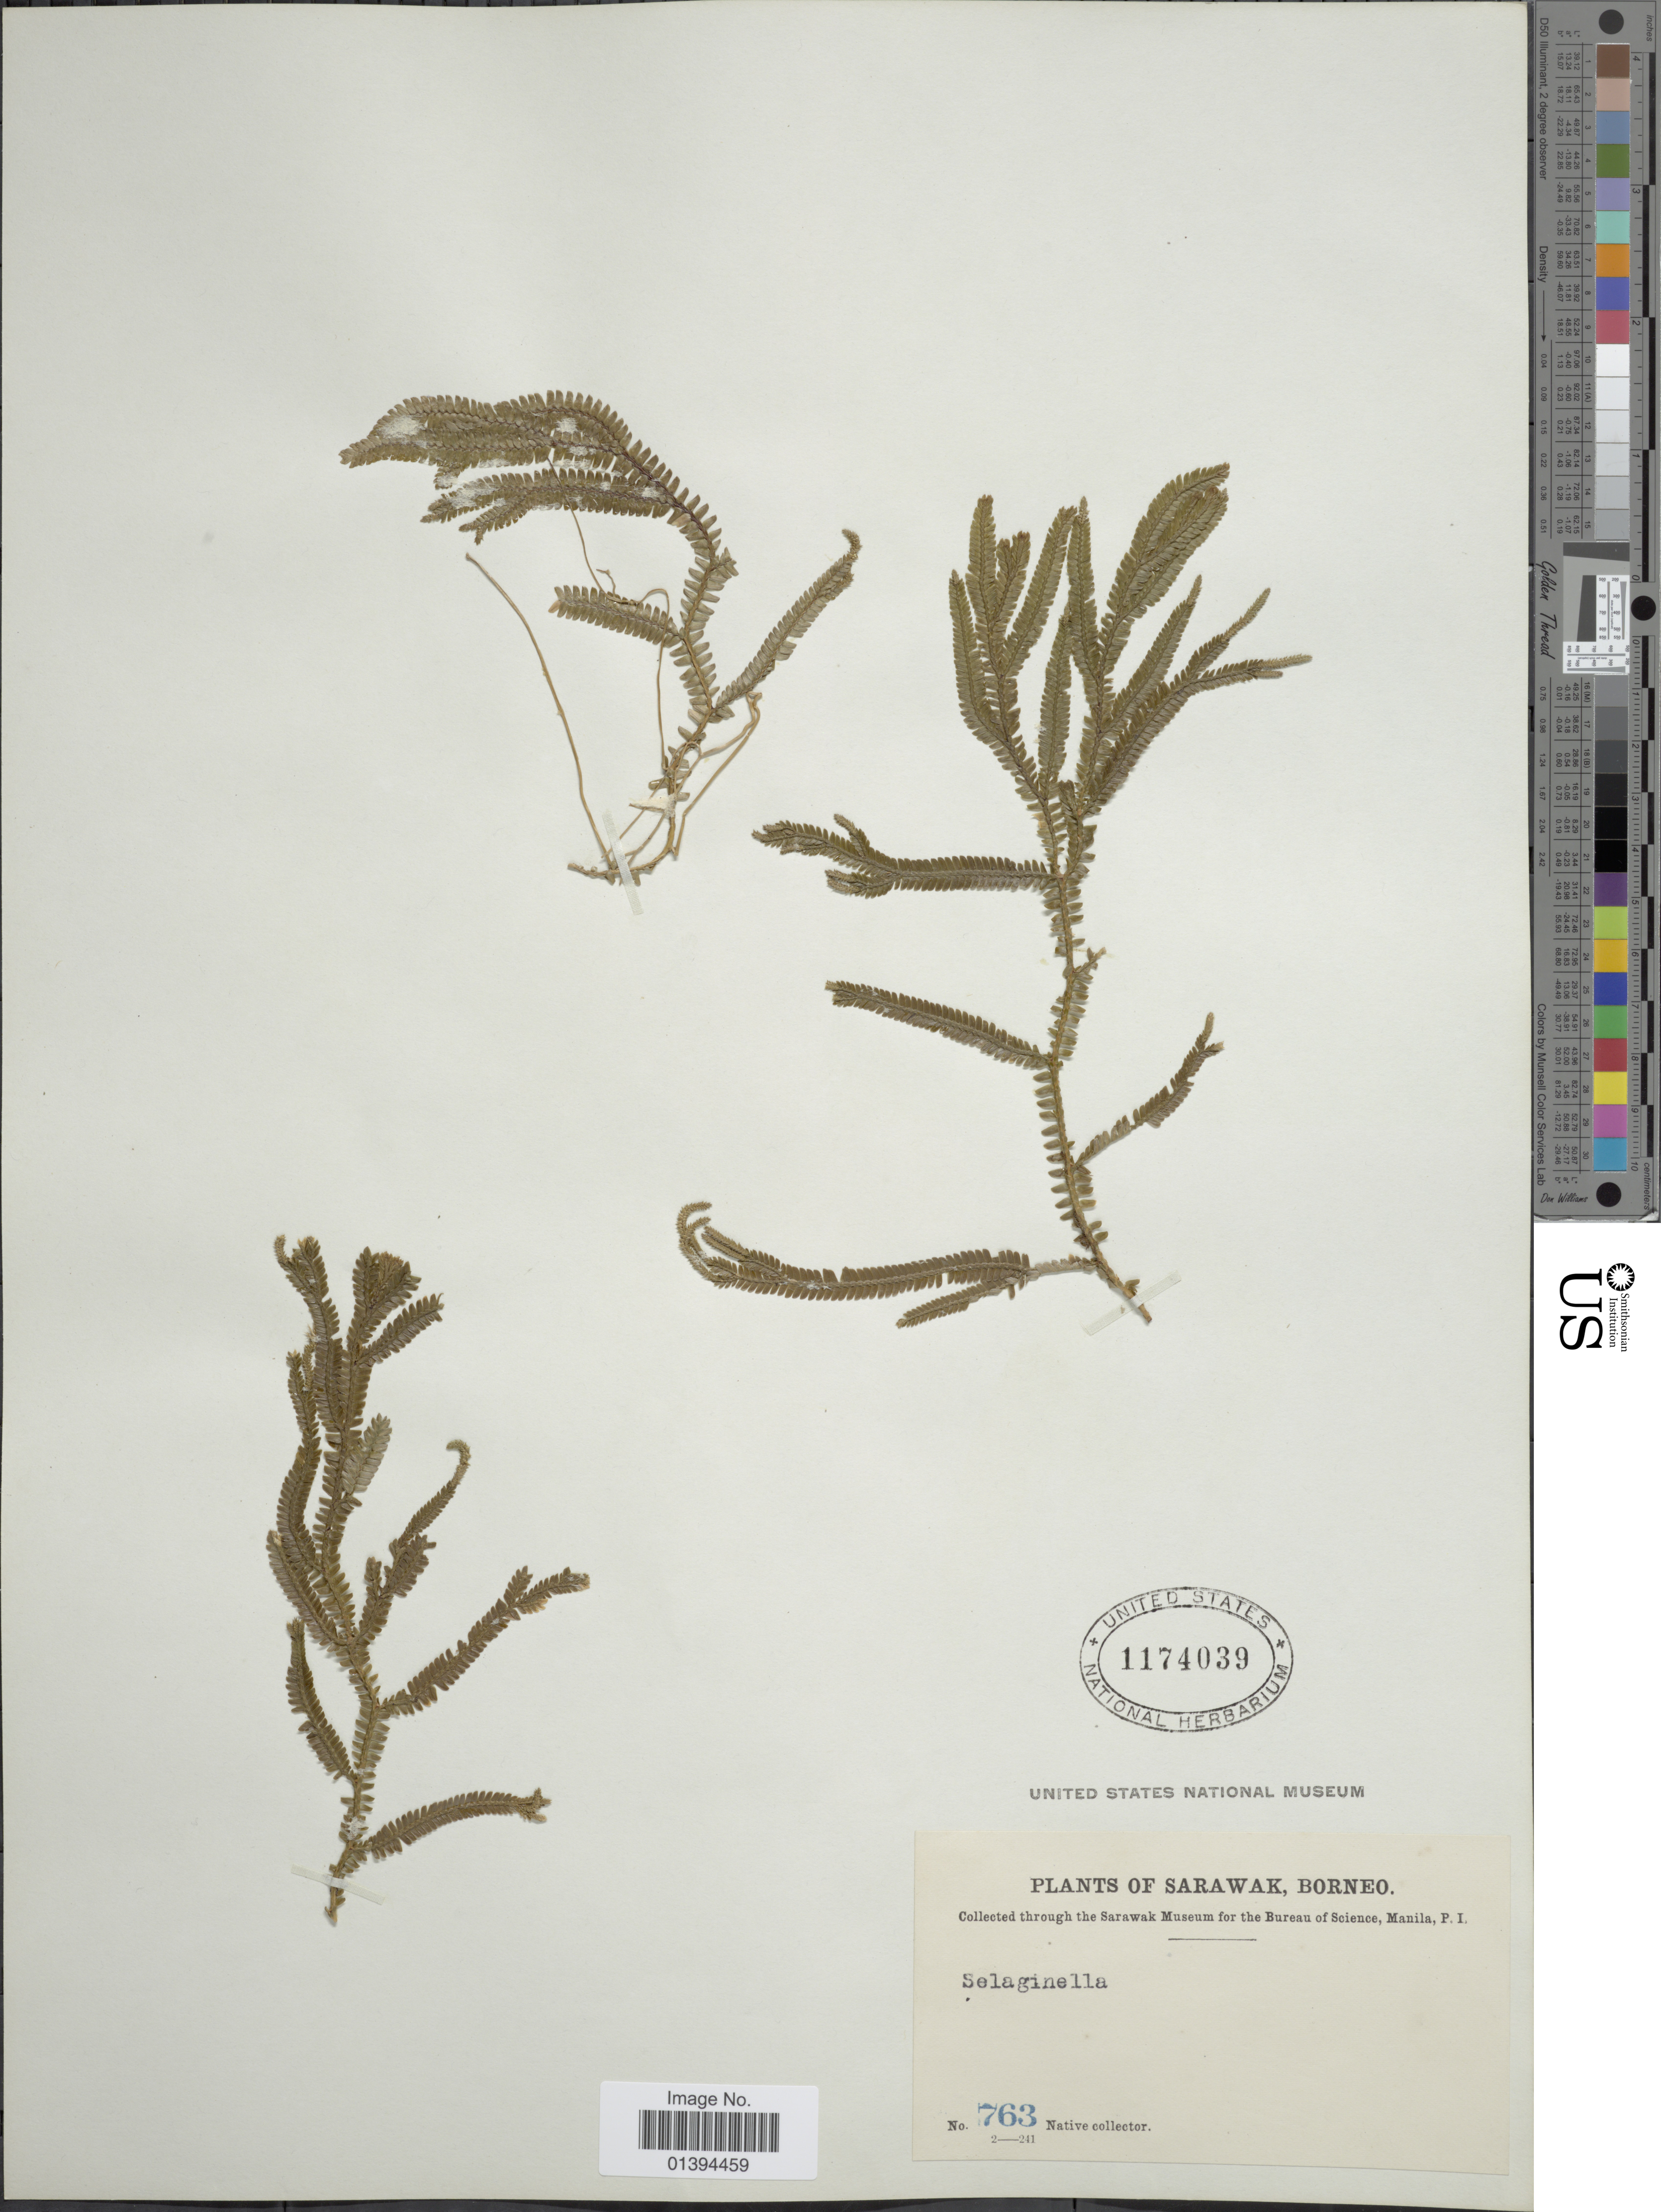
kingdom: Plantae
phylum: Tracheophyta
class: Lycopodiopsida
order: Selaginellales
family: Selaginellaceae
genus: Selaginella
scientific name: Selaginella sp.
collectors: Native collector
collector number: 763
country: Malaysia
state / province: Sarawak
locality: Borneo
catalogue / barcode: US 1174039